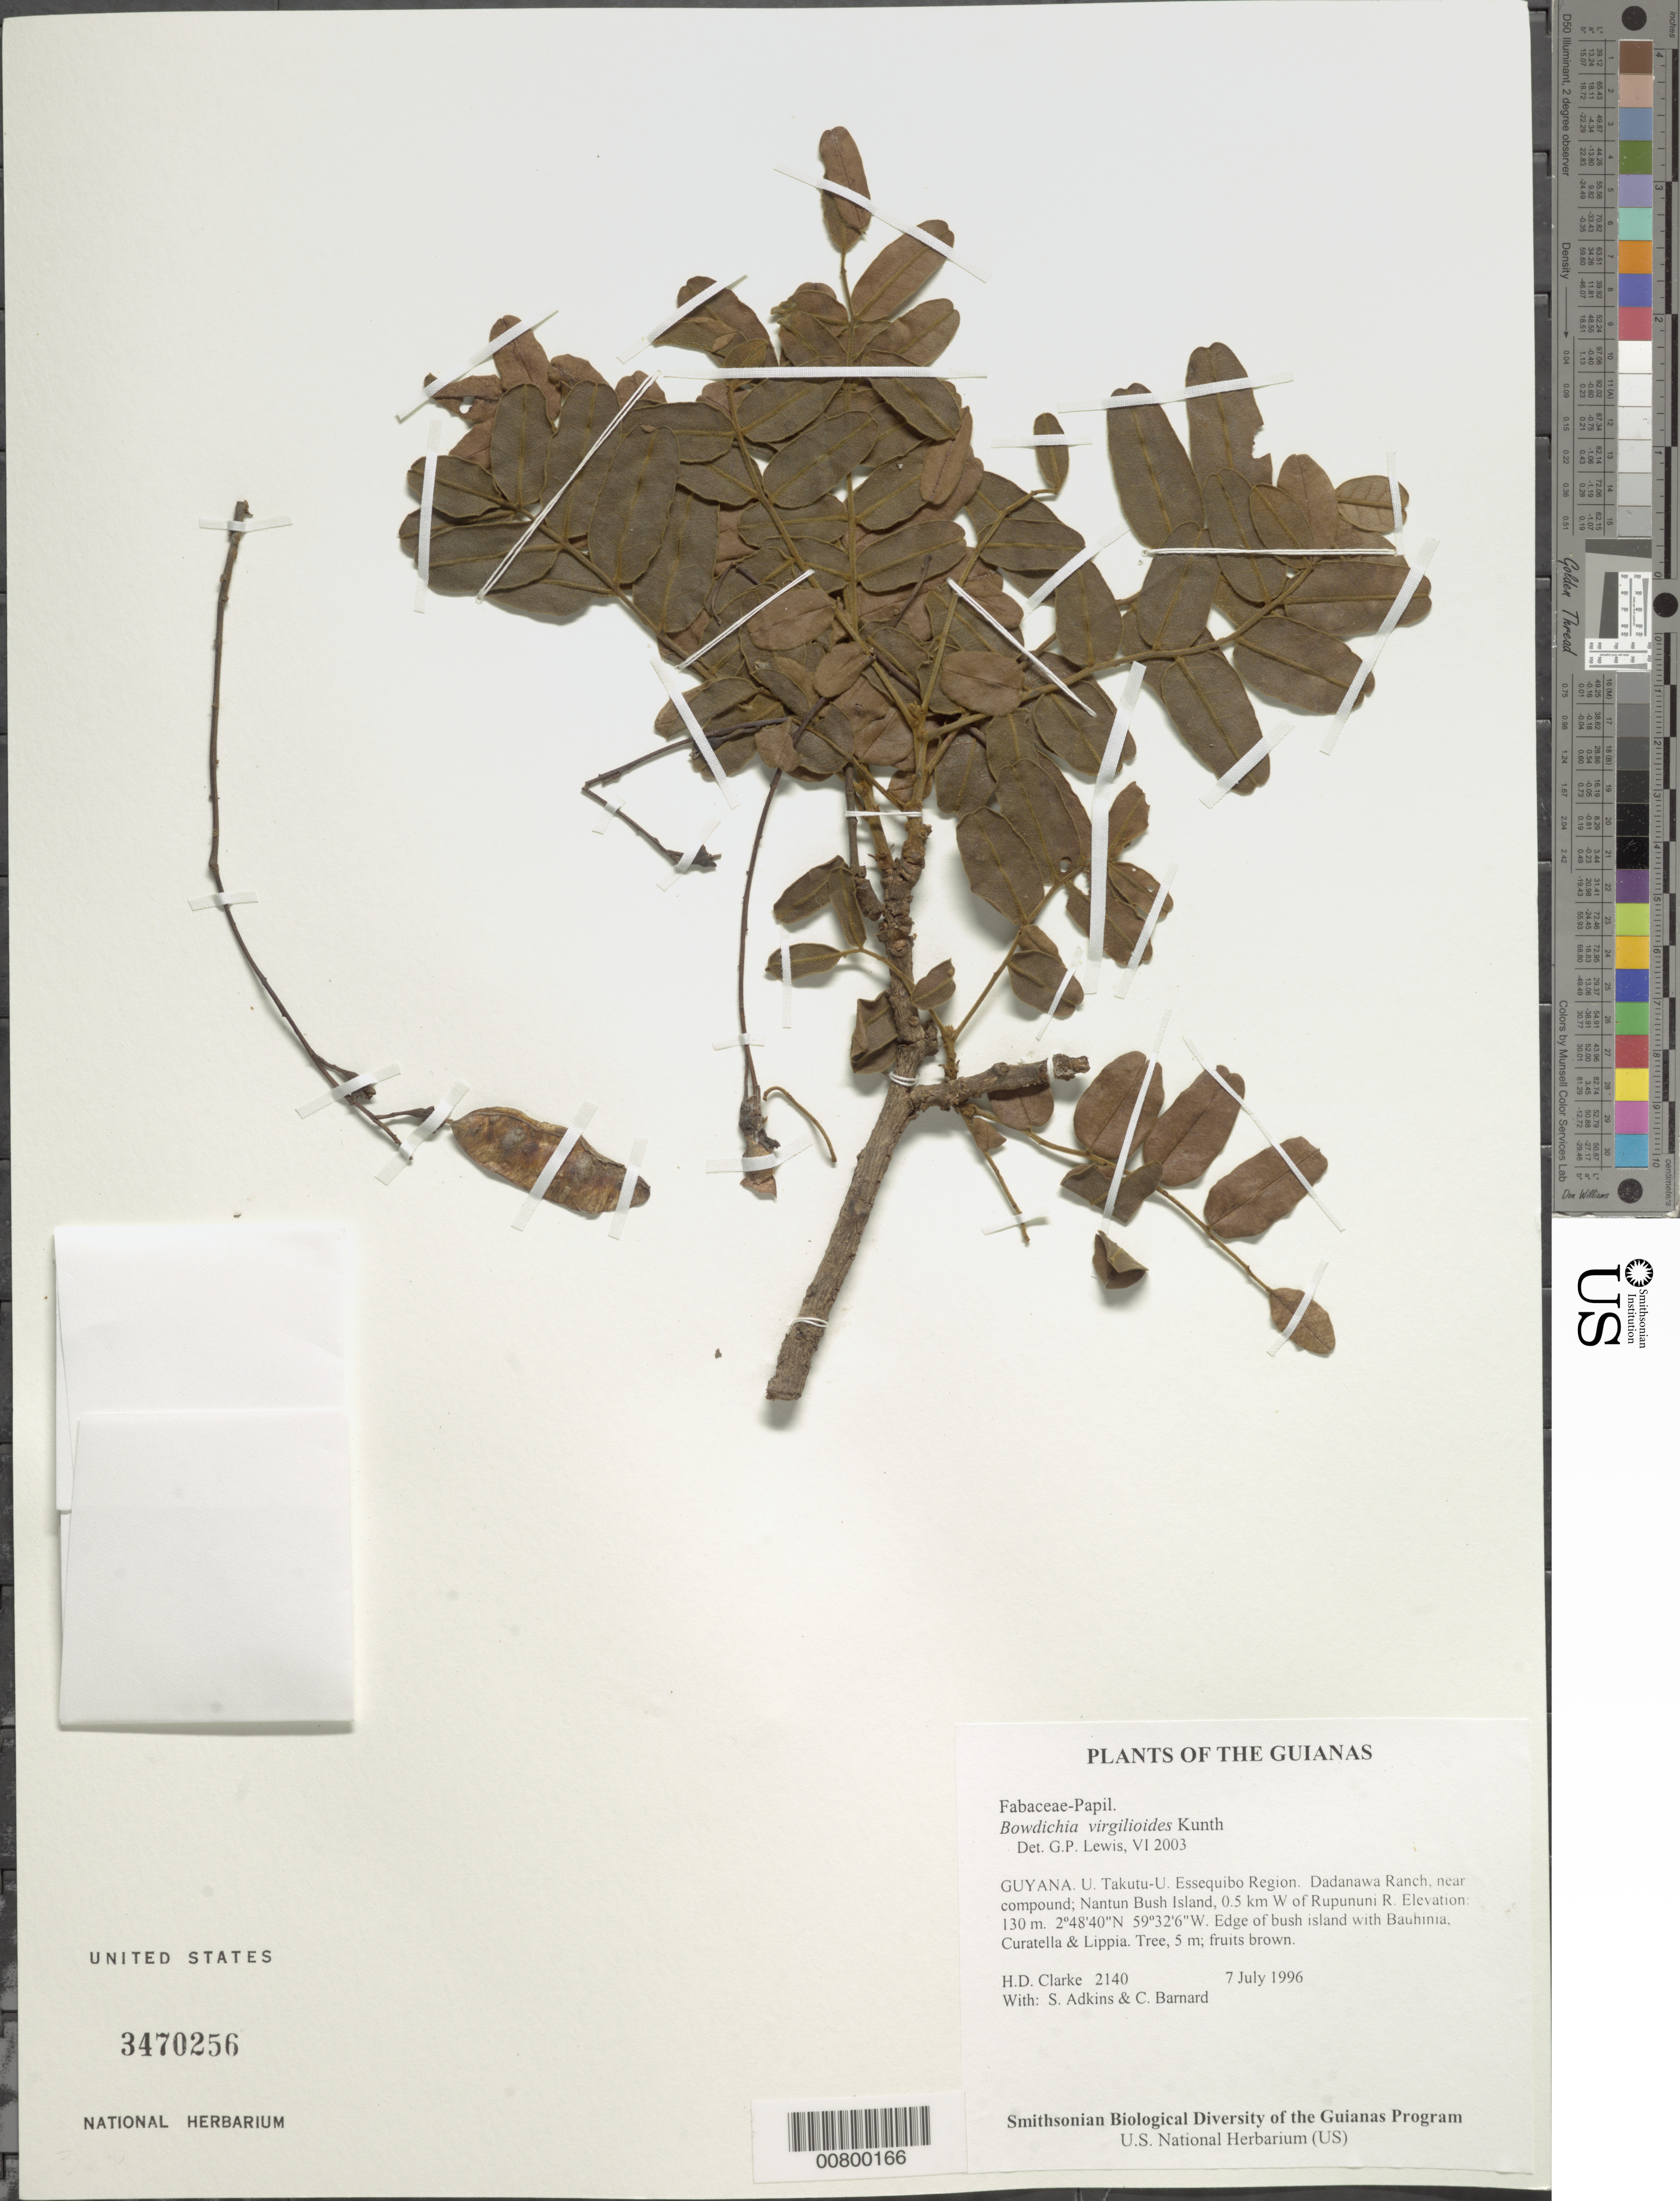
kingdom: Plantae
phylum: Tracheophyta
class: Magnoliopsida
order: Fabales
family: Fabaceae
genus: Bowdichia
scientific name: Bowdichia virgilioides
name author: Kunth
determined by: Lewis, Gwilym P.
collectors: H. D. Clarke, S. Adkins & C. Bernard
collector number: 2140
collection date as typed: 7 July 1996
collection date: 1996-07-07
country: Guyana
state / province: U. Takutu-U. Essequibo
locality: Dadanawa Ranch, near compound; Nantun Bush Island, 0.5 km W of Rupununi R.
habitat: Edge of bush island with Bauhinia, Curatella & Lippia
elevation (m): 130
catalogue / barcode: US 3470256